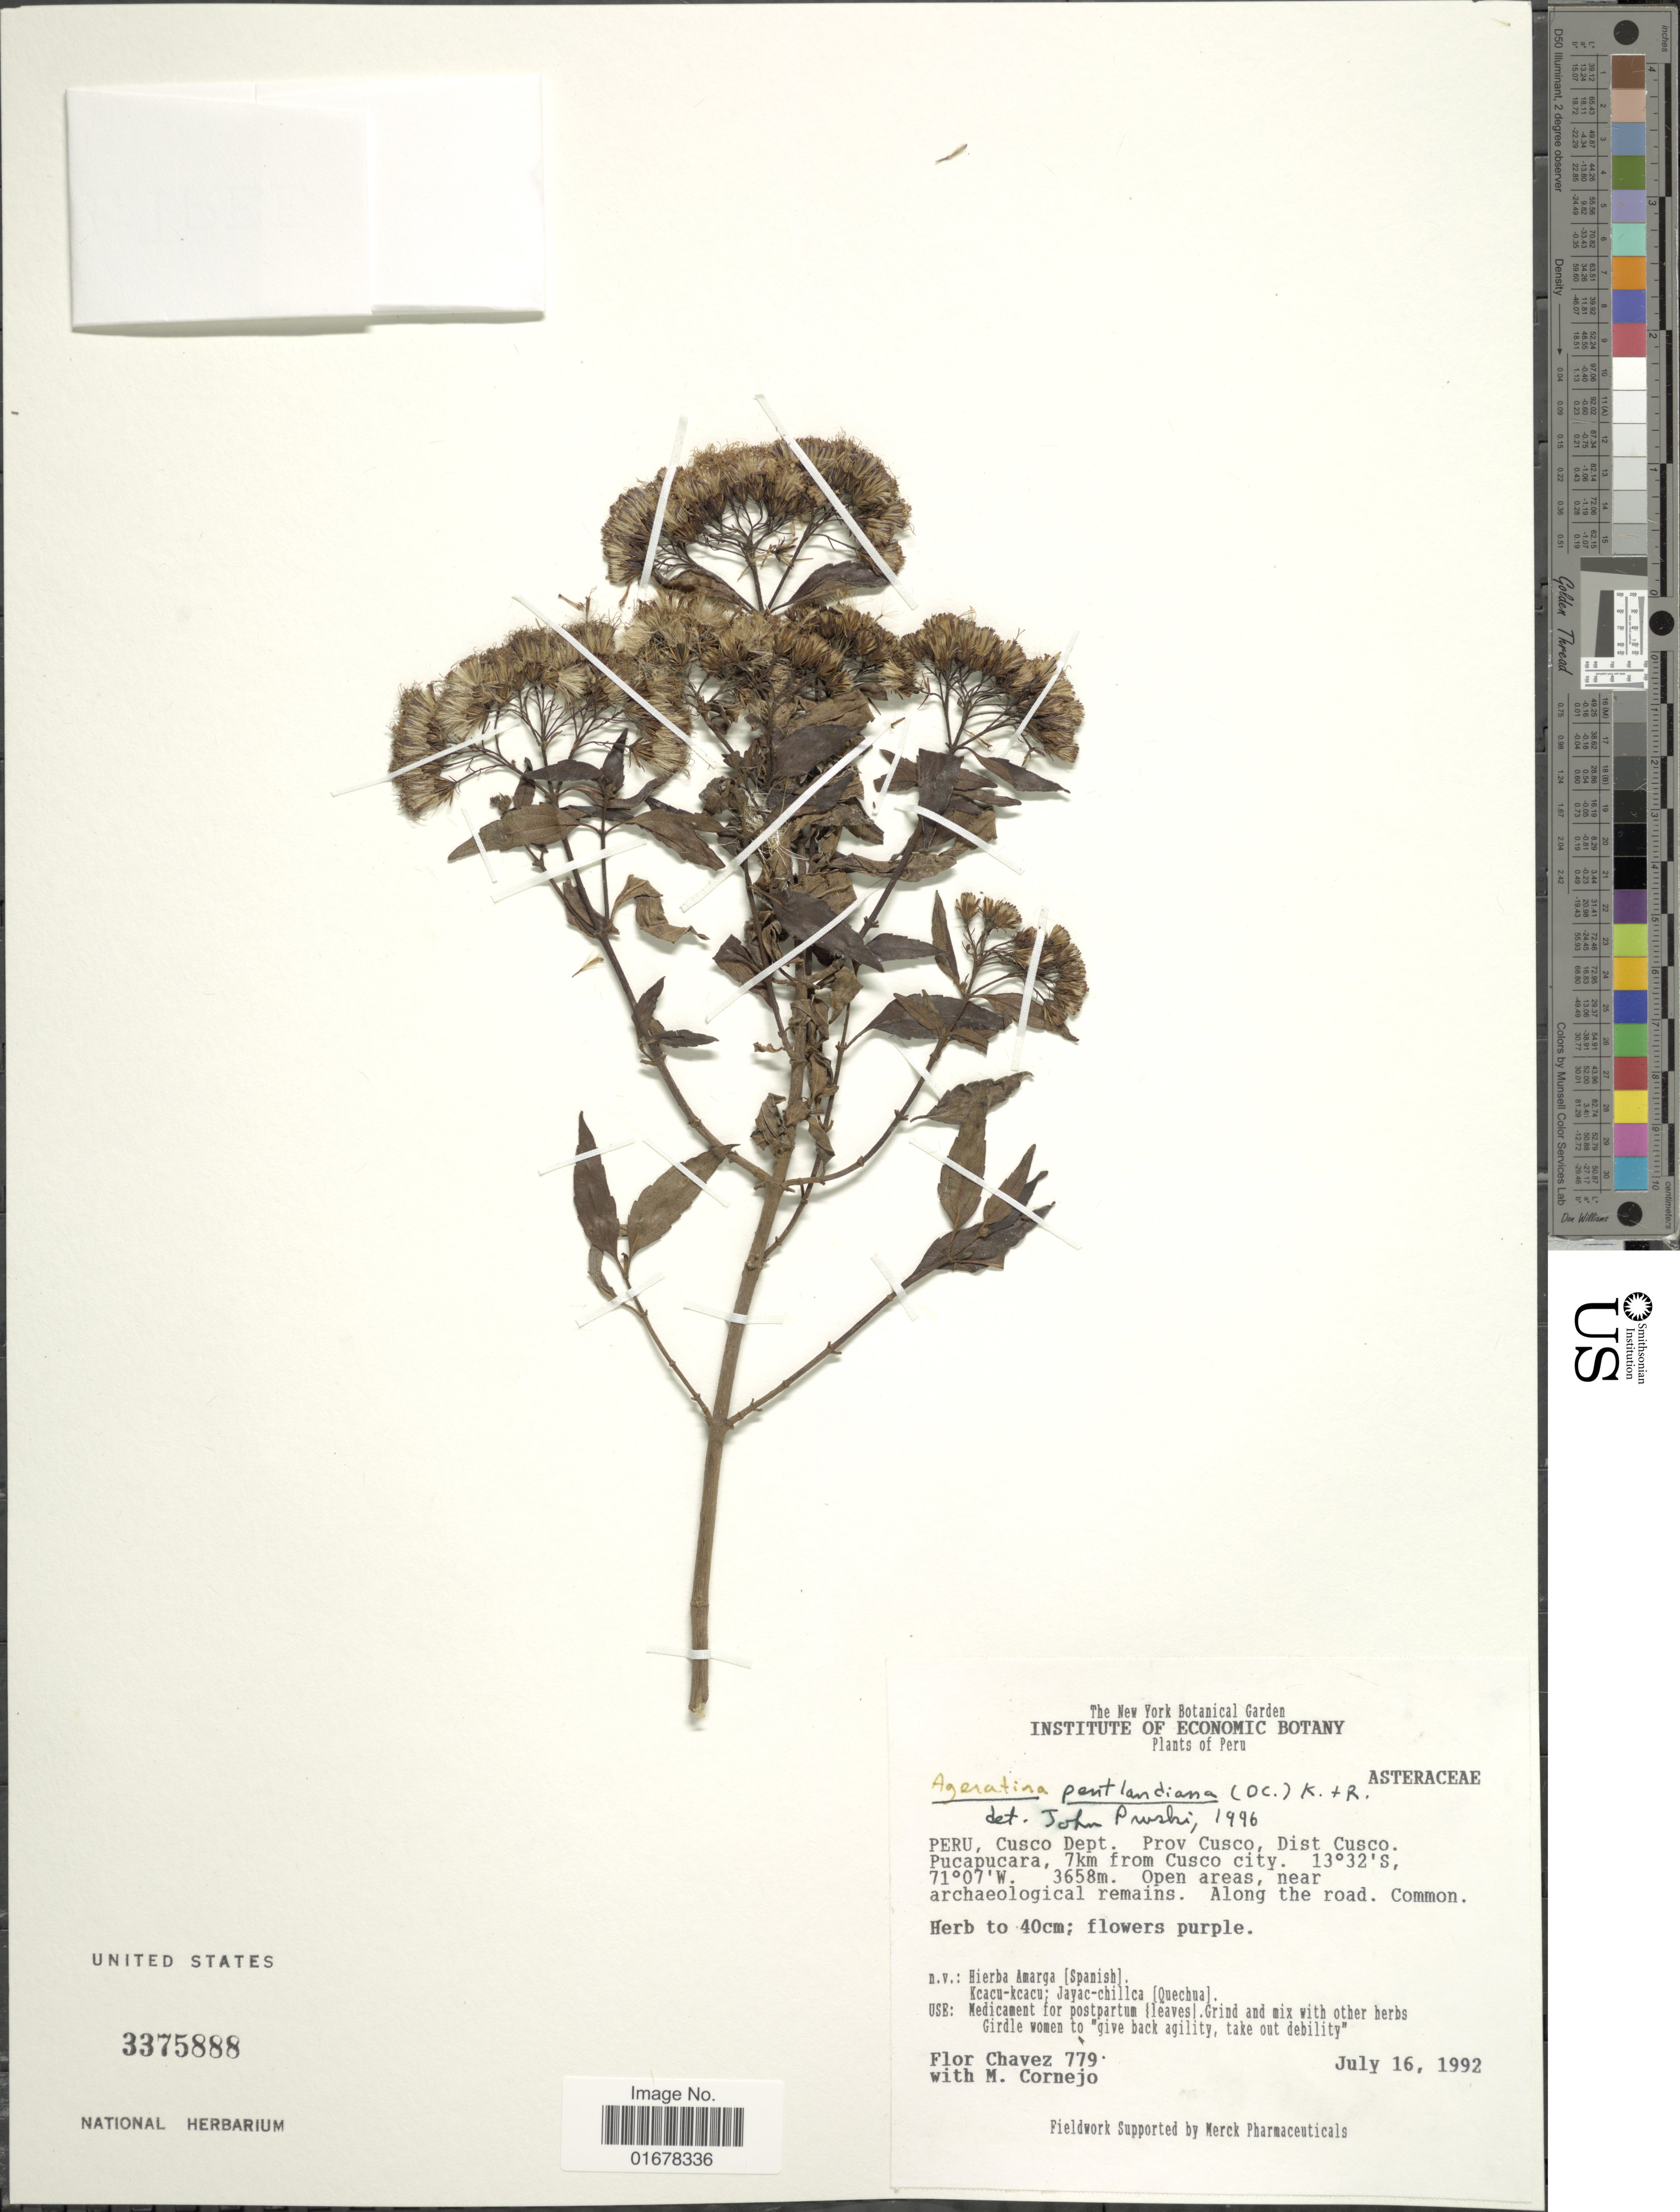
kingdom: Plantae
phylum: Tracheophyta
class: Magnoliopsida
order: Asterales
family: Asteraceae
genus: Ageratina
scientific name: Ageratina pentlandiana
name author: (DC.) R.M. King & H. Rob.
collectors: F. Chávez & M. Cornejo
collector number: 779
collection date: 1992-07-16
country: Peru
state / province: Cusco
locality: Cusco Dept., Prov. Cusco, Dist. Cusco Pucapucara, 7 km from Cusco city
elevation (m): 3658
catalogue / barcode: US 3375888